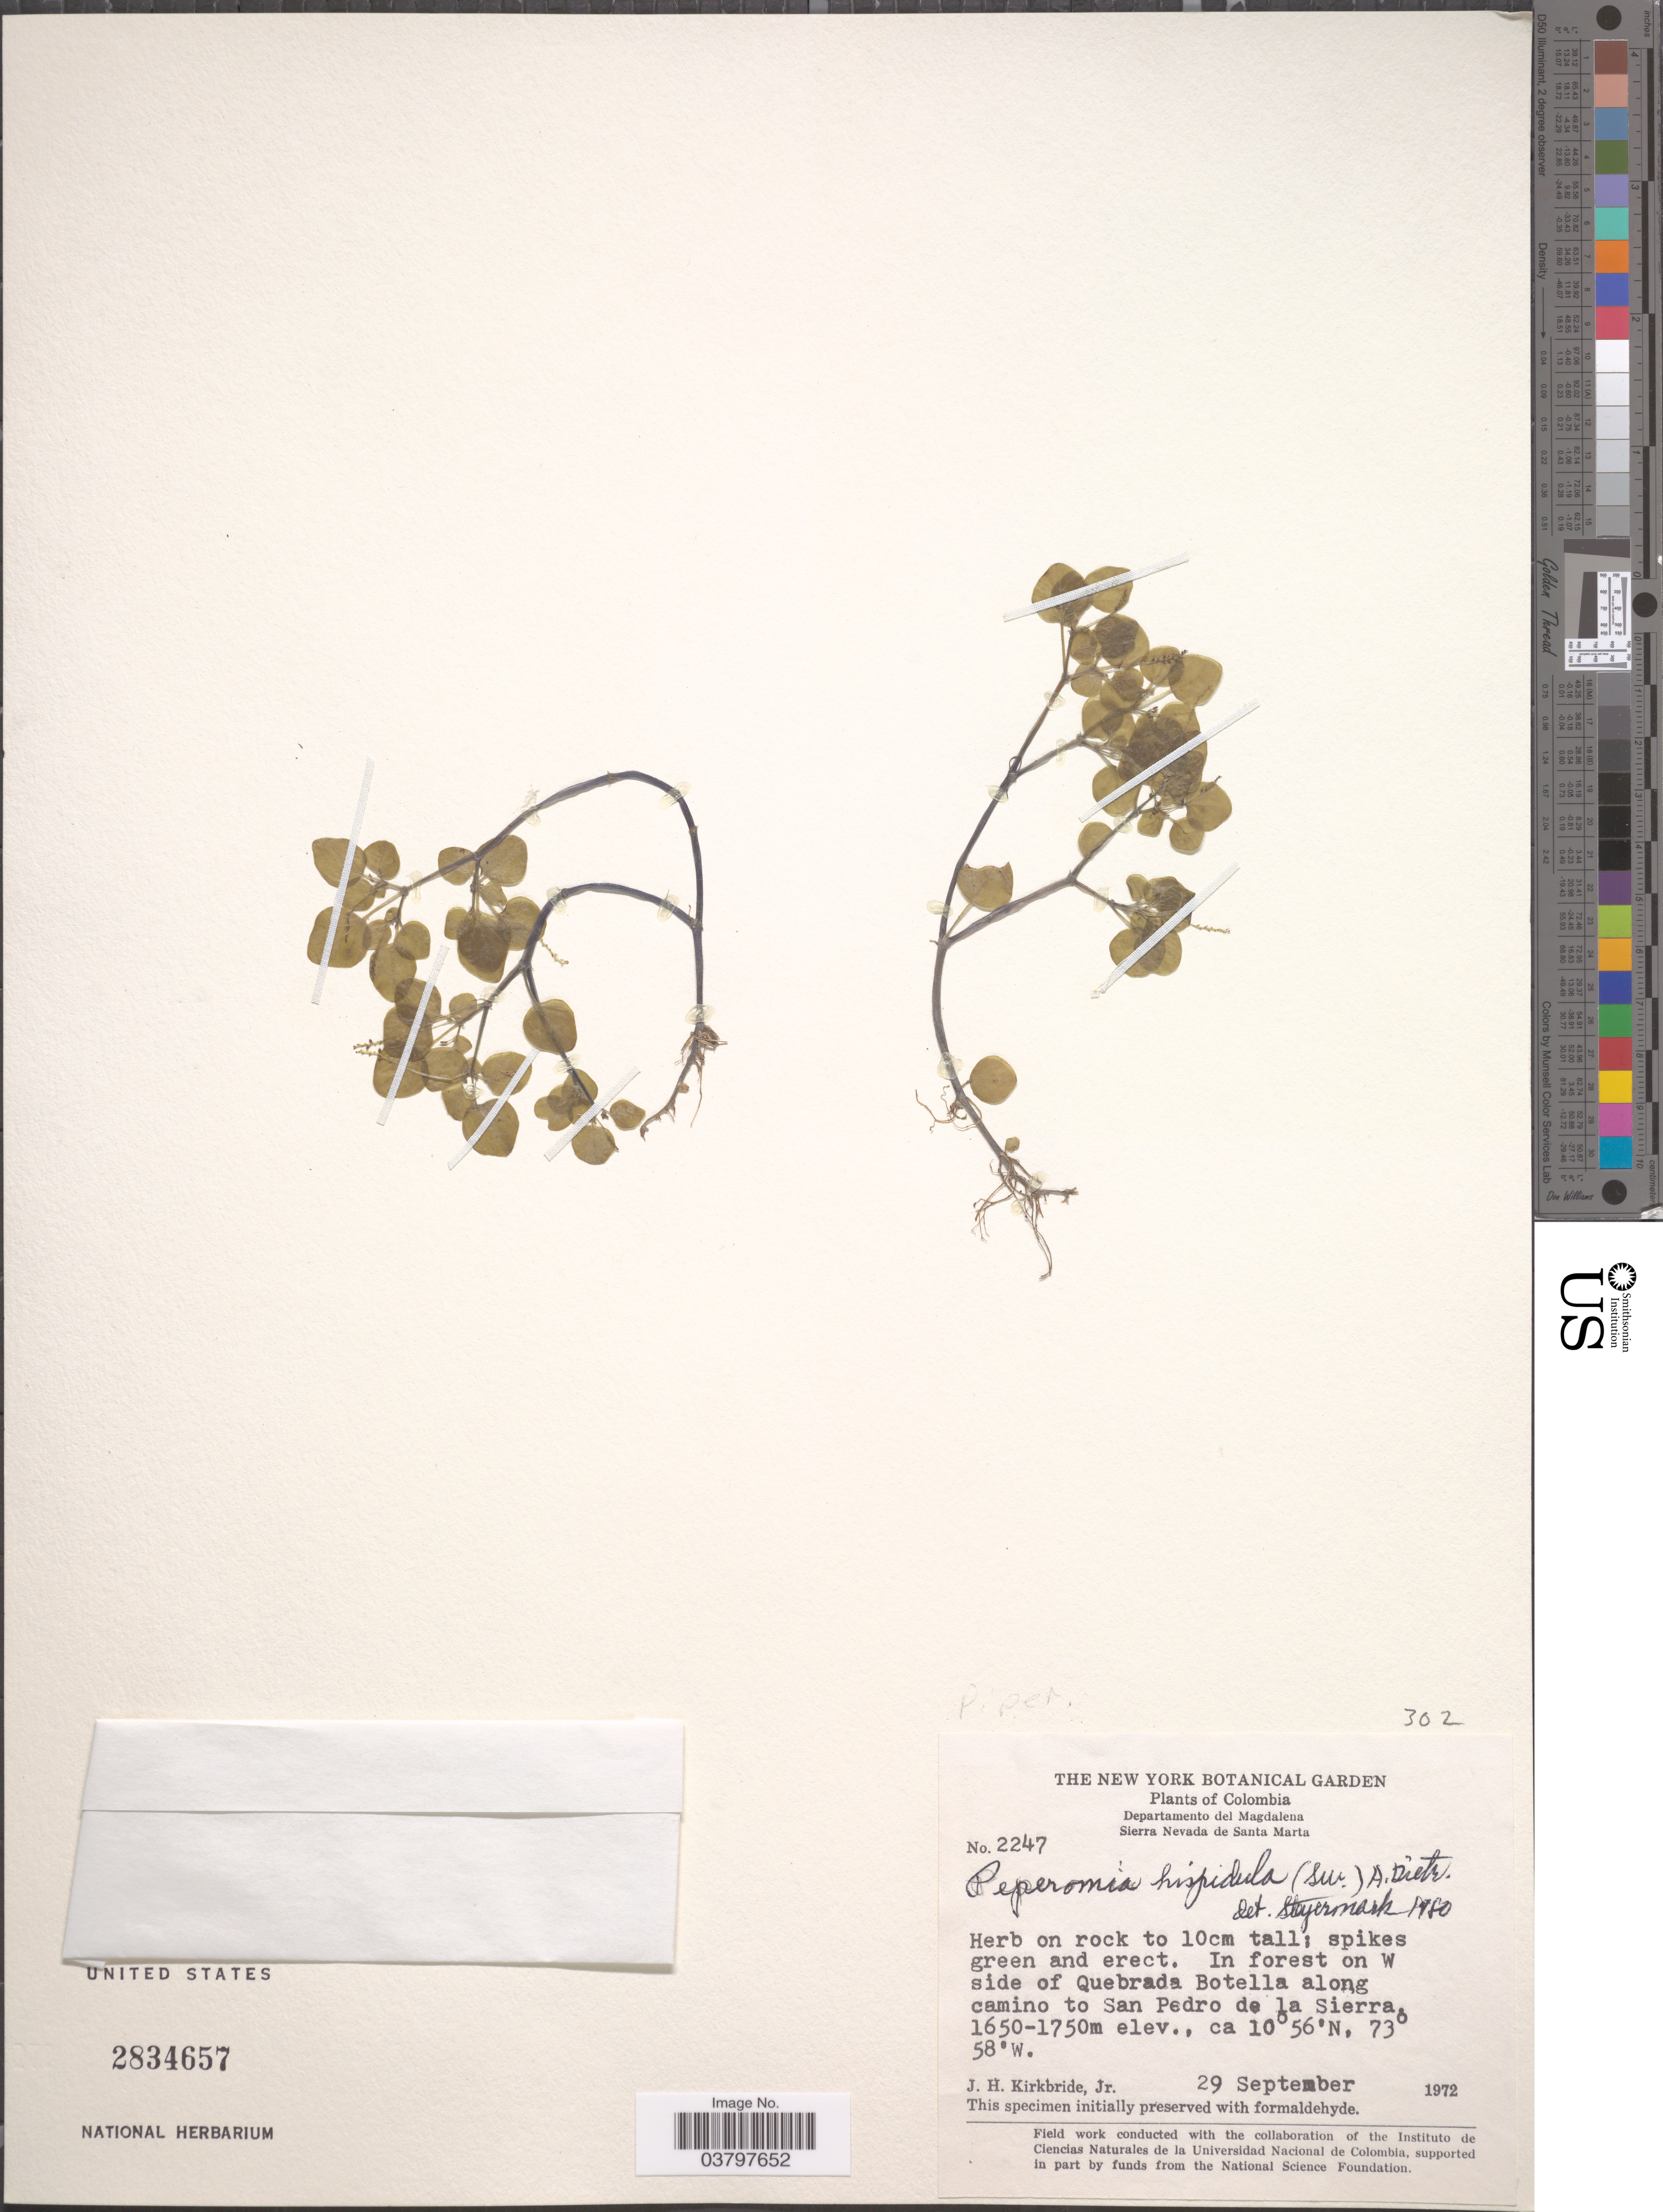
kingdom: Plantae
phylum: Tracheophyta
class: Magnoliopsida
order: Piperales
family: Piperaceae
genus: Peperomia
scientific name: Peperomia hispidula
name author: (Sw.) A. Dietr.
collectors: J. H. Kirkbride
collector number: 2247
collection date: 1972-09-29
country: Colombia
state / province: Magdalena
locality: Departamento del Magdalena. Sierra Nevada de Santa Maria. In forest on W side of Quebrada Botella along camino to San Pedro de la Sierra.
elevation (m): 1650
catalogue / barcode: US 2834657